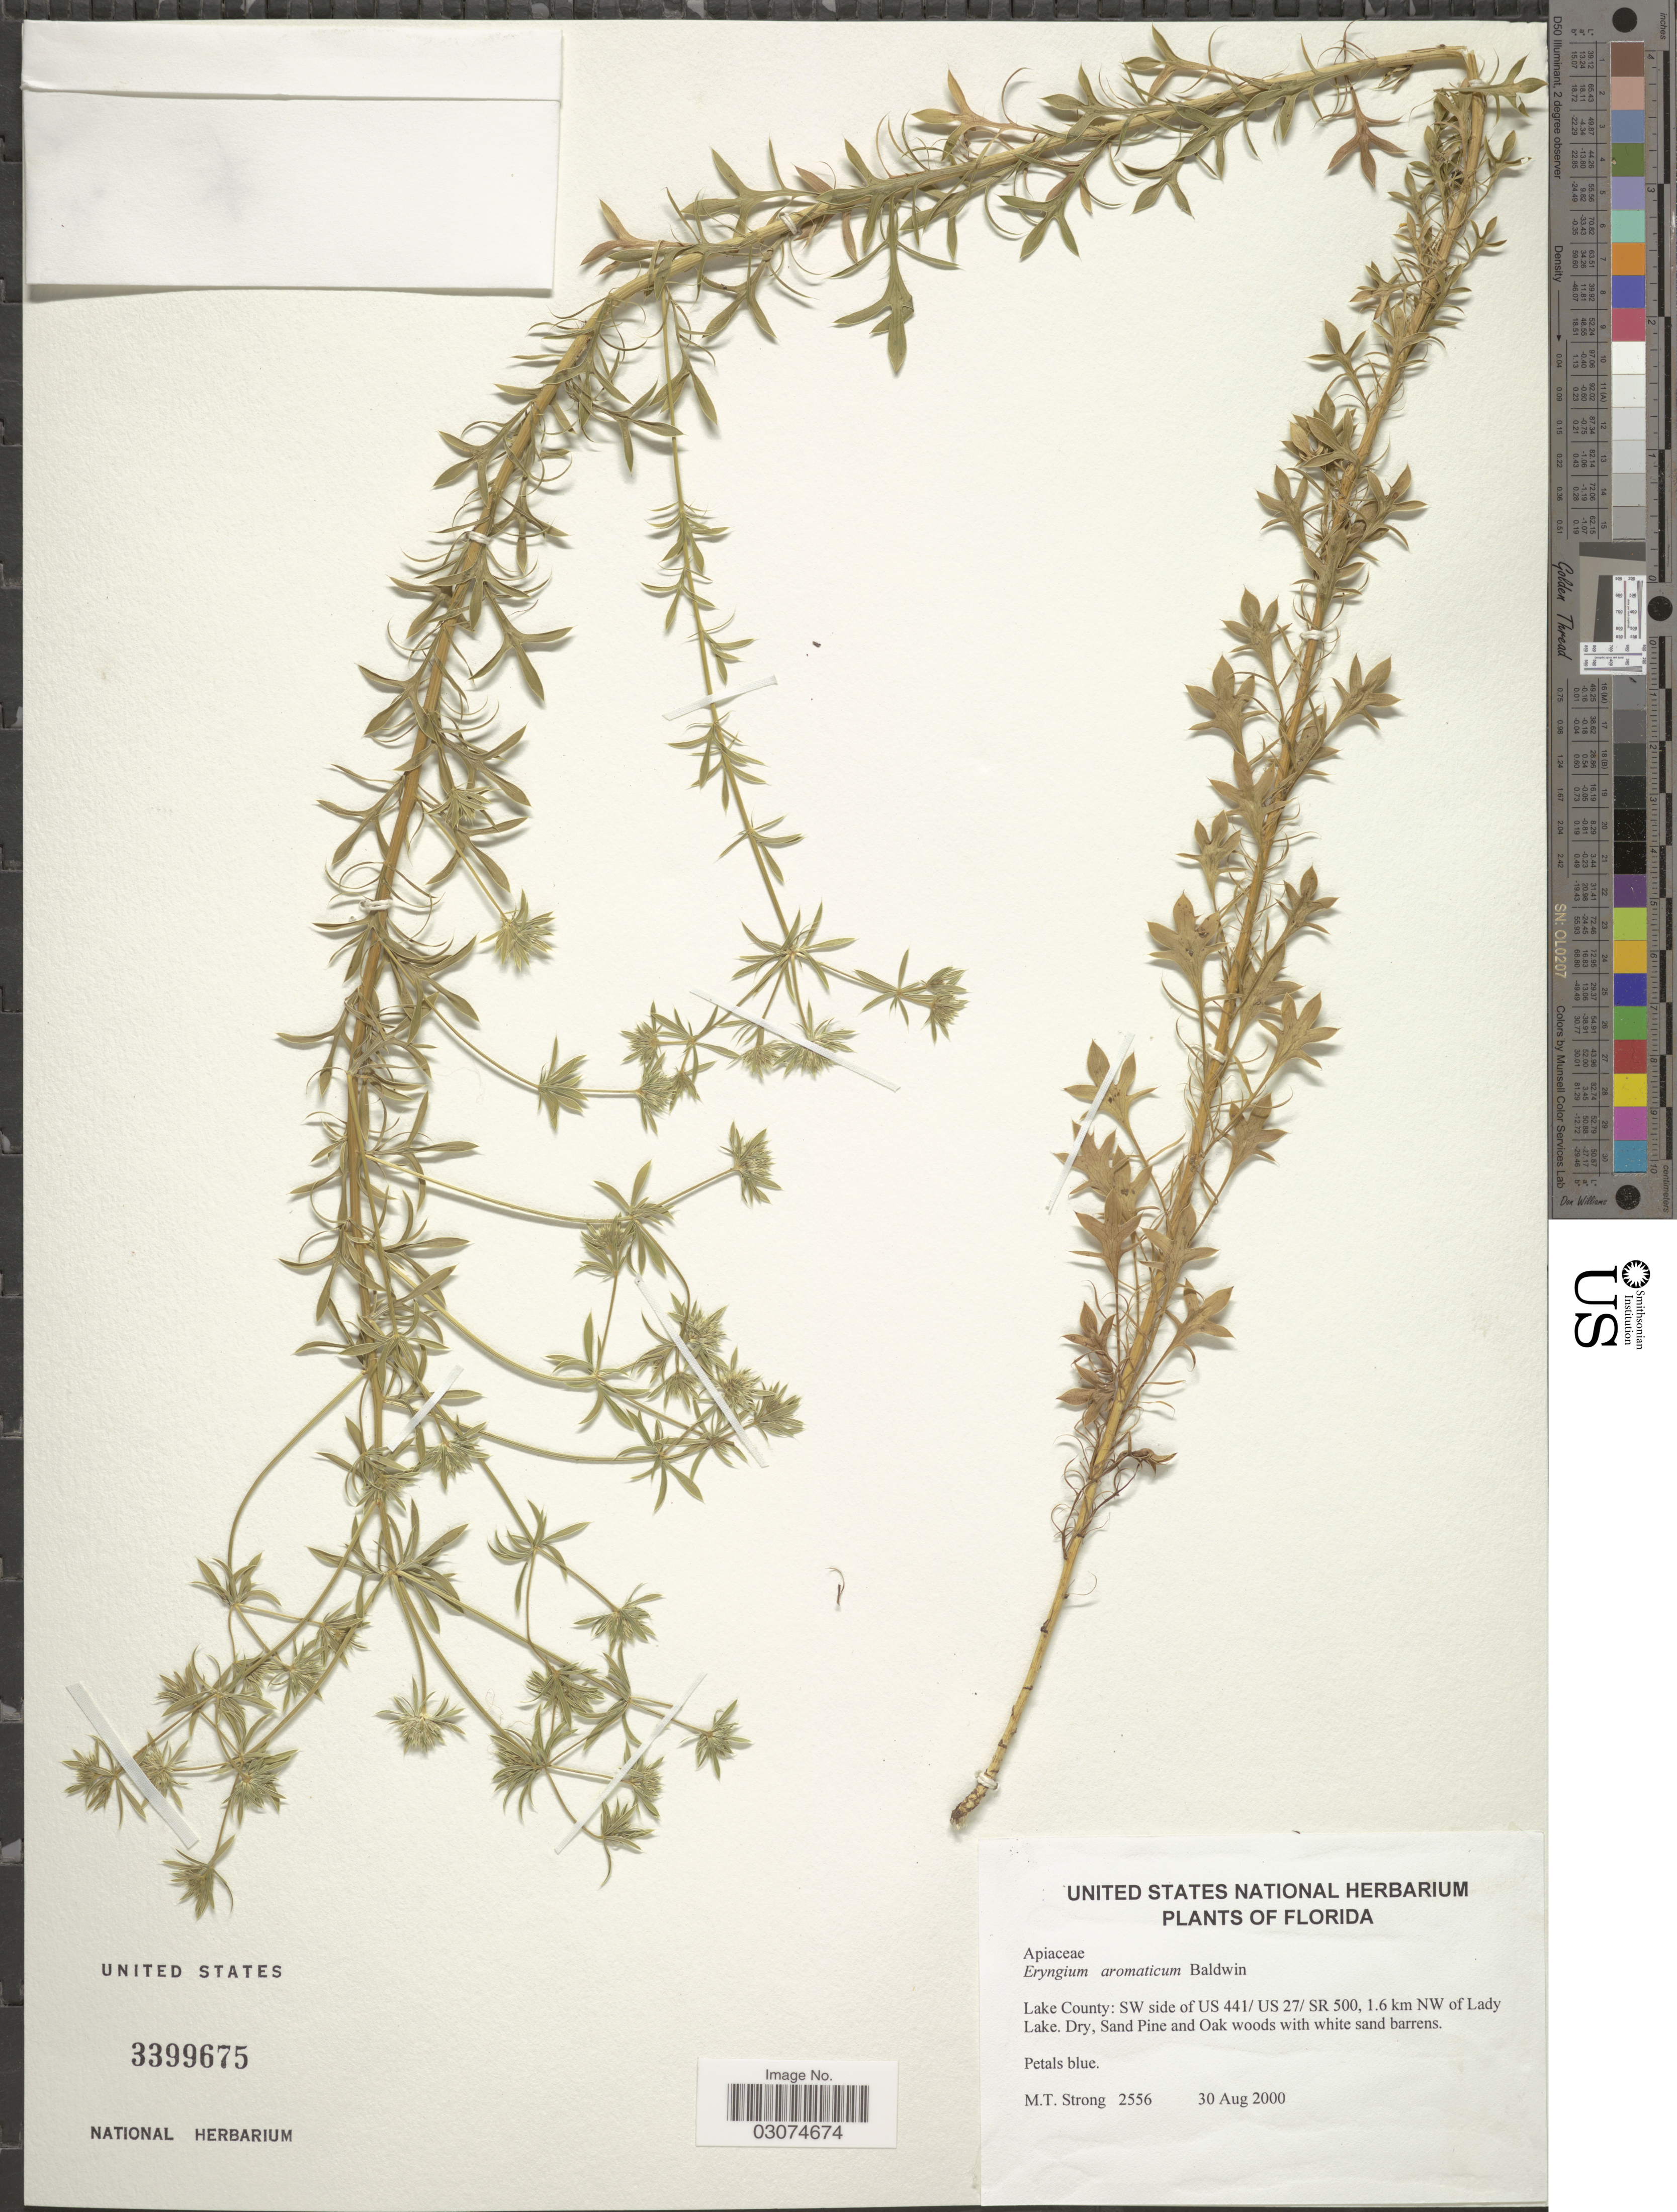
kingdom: Plantae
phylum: Tracheophyta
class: Magnoliopsida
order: Apiales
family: Apiaceae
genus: Eryngium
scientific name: Eryngium aromaticum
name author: Baldwin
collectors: M. T. Strong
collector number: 2556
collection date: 2000-08-30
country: United States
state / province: Florida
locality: Lake County: SW side of US 441/US 27/SR 500, 1.6 km NW of Lady Lake.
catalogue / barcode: US 3399675